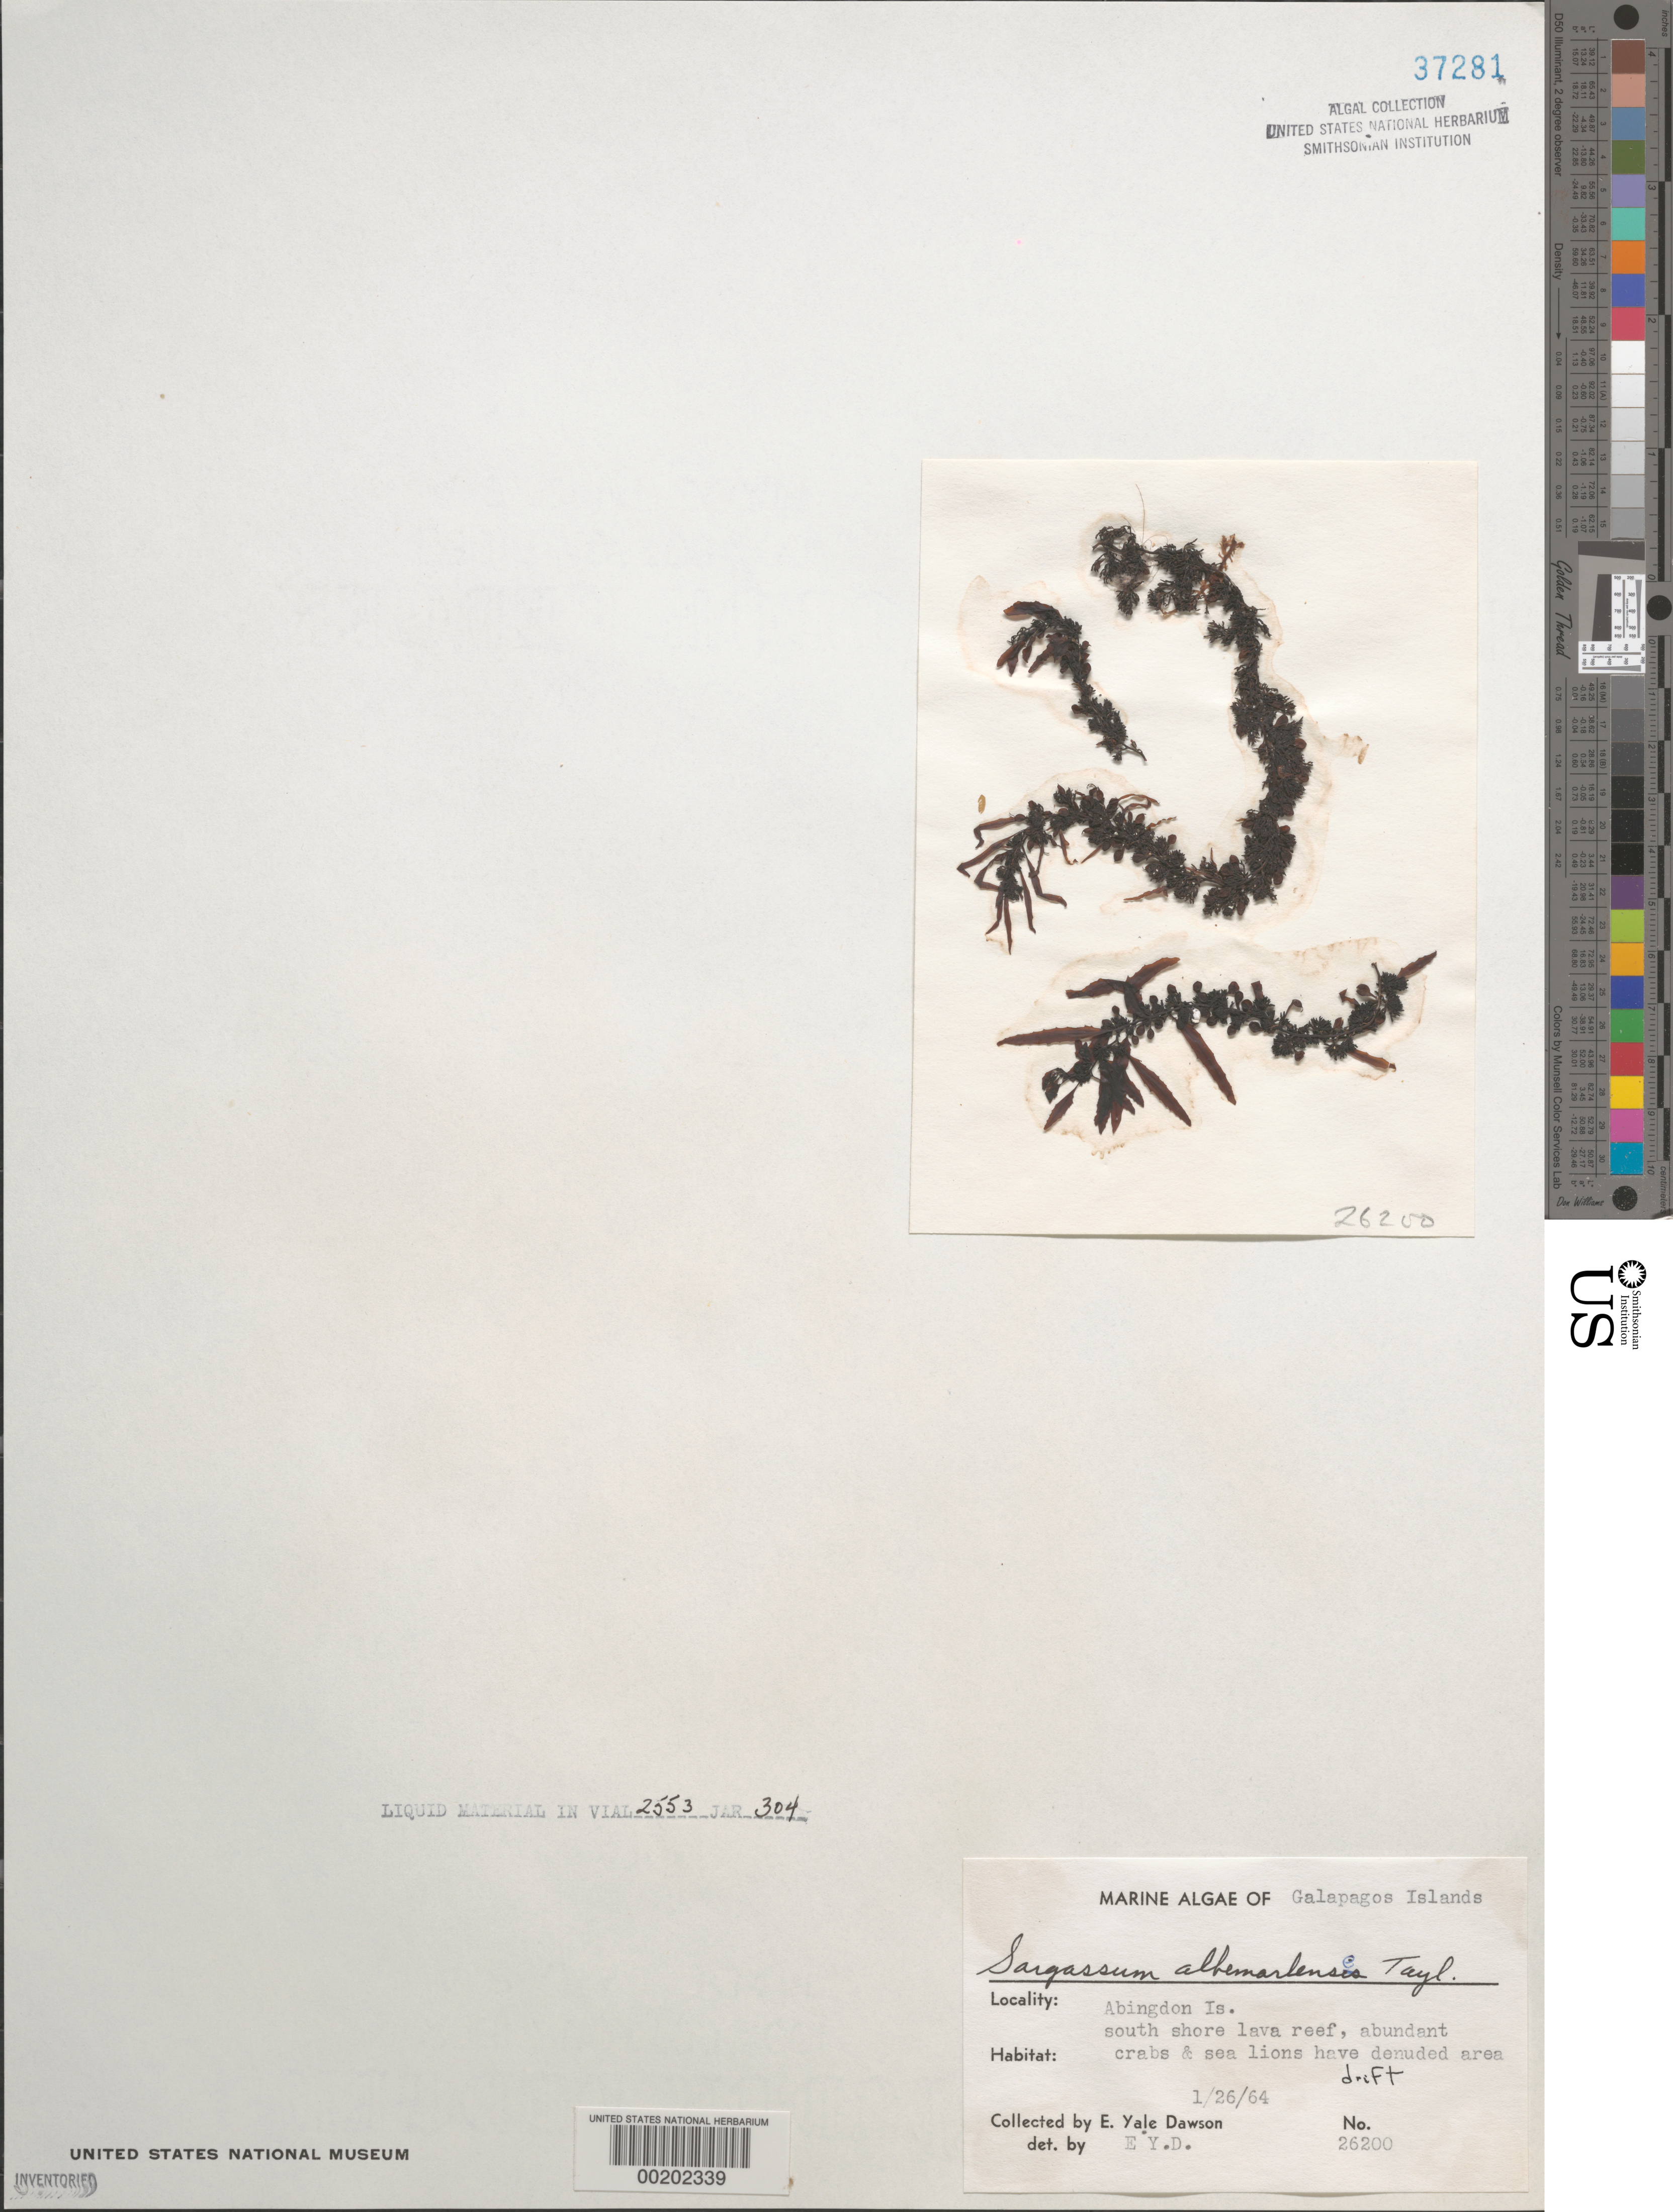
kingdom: Chromista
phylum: Ochrophyta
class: Phaeophyceae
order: Fucales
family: Sargassaceae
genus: Sargassum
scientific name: Sargassum albemarlensis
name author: W.R. Taylor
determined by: Dawson, E. Y.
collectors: E. Y. Dawson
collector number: EYD 26200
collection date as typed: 26 Jan 1964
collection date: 1964-01-26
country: Ecuador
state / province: Colón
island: Pinta [Abingdon]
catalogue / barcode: US 37281